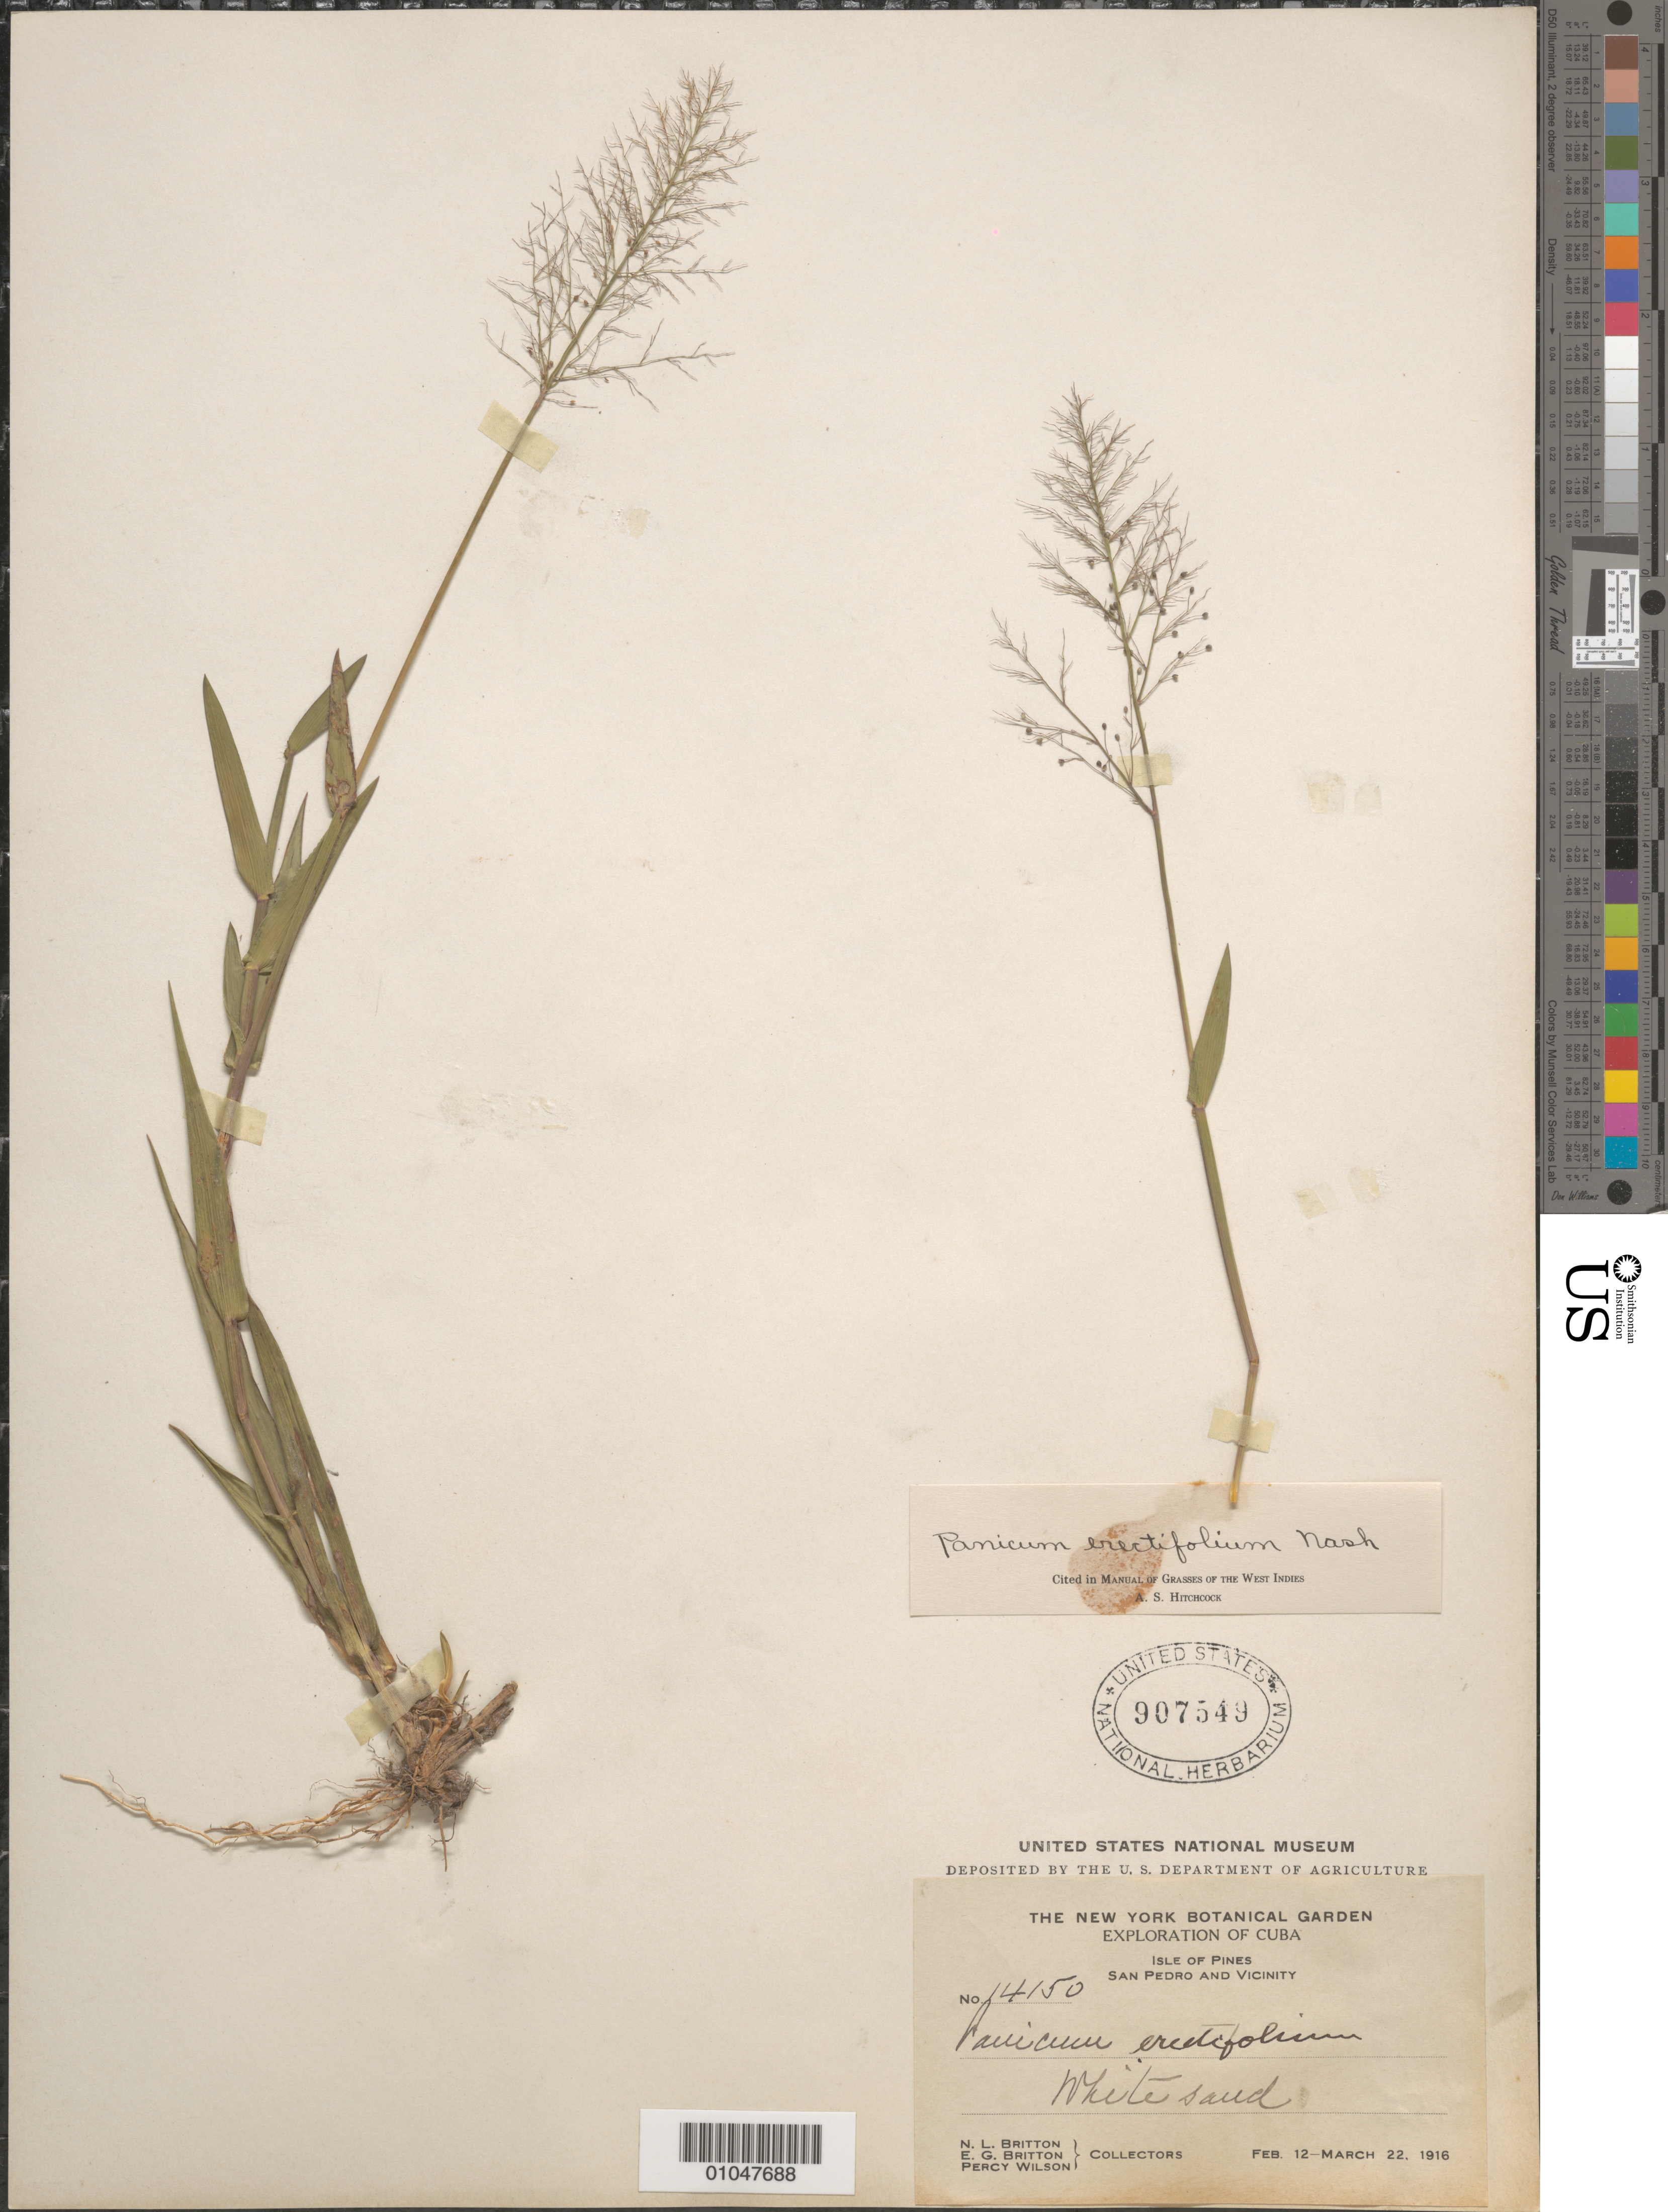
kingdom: Plantae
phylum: Tracheophyta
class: Liliopsida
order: Poales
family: Poaceae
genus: Panicum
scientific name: Panicum erectifolium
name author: Nash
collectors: N. Britton, E. G. Britton & P. Wilson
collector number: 14150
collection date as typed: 12 Feb 1916 to 22 Mar 1916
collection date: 1916-02-12/1916-03-22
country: Cuba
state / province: Isla de la Juventud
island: Isla de la Juventud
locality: San Pedro and Vic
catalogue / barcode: US 907549